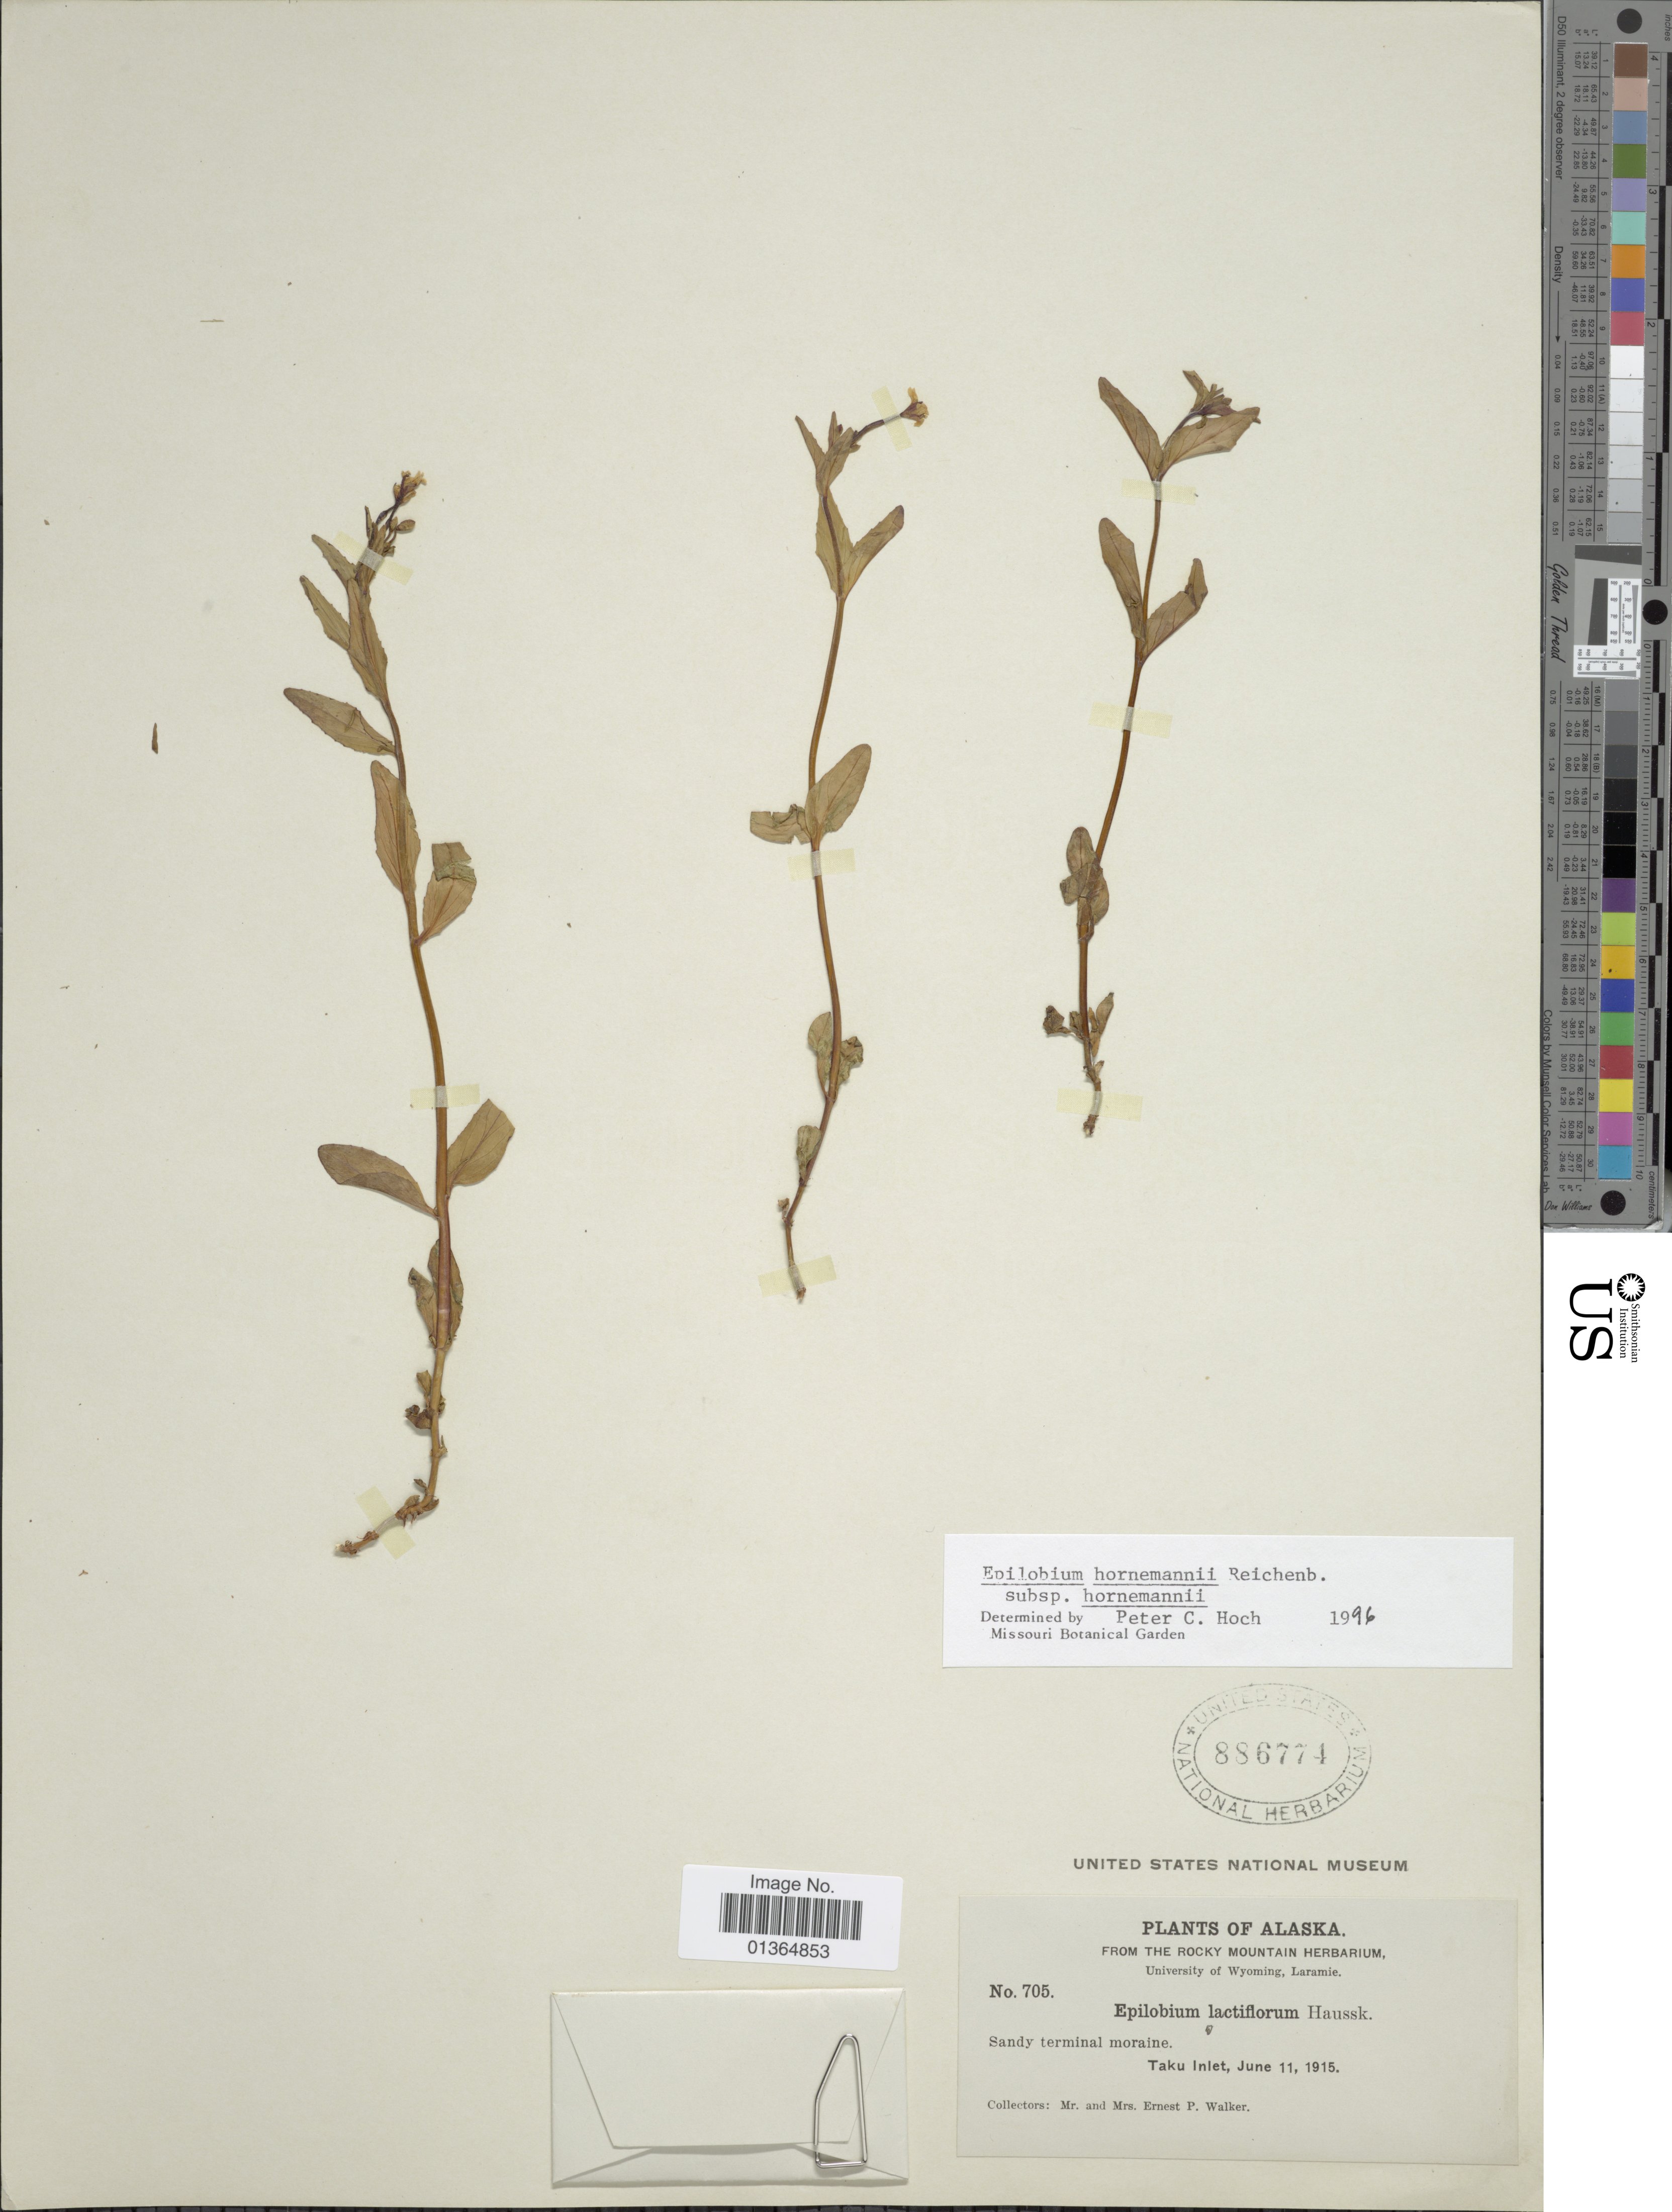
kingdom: Plantae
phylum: Tracheophyta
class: Magnoliopsida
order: Myrtales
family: Onagraceae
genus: Epilobium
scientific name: Epilobium hornemannii subsp. hornemannii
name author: Rchb.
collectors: E. P. Walker & E. Walker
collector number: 705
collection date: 1915-06-11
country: United States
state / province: Alaska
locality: Taku Inlet.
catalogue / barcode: US 886774